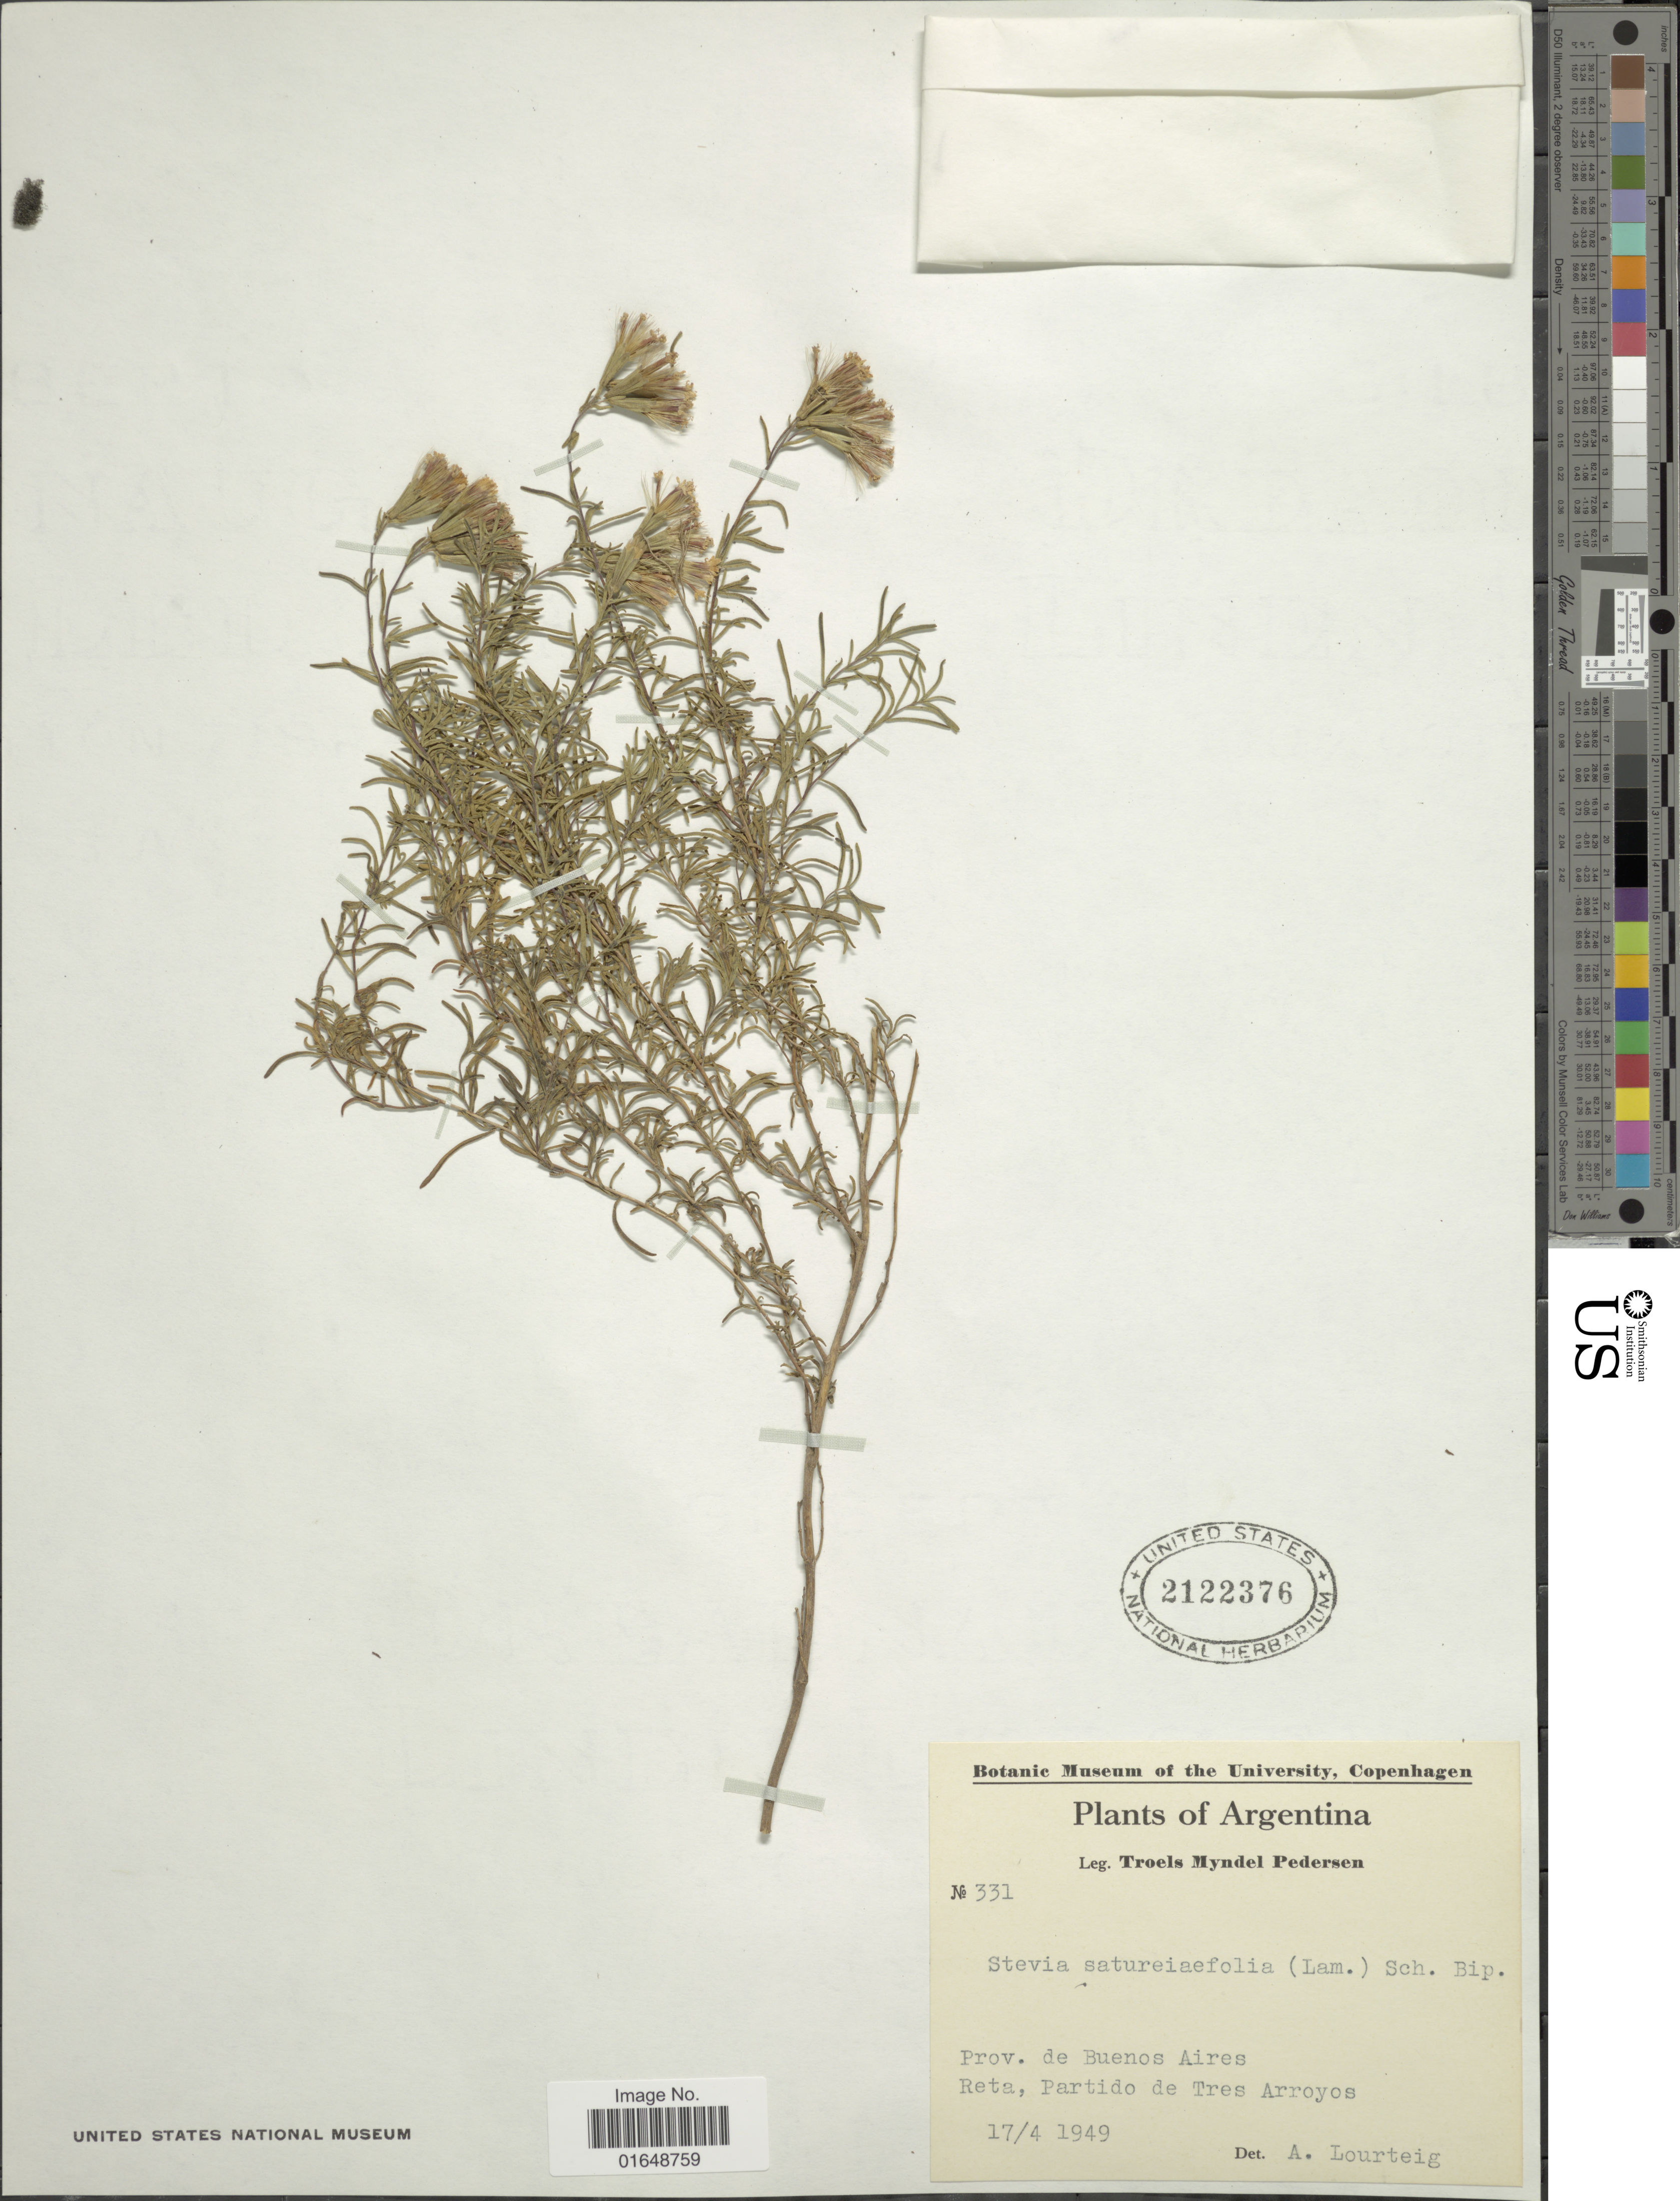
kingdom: Plantae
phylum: Tracheophyta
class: Magnoliopsida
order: Asterales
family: Asteraceae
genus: Stevia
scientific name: Stevia satureifolia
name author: (Lam.) Cav.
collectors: A. Lourteig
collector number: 331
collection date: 1949-04-17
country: Argentina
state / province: Buenos Aires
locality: Prov. de Buenos Aires. Reta, Partido de Tres Arroyos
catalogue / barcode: US 2122376